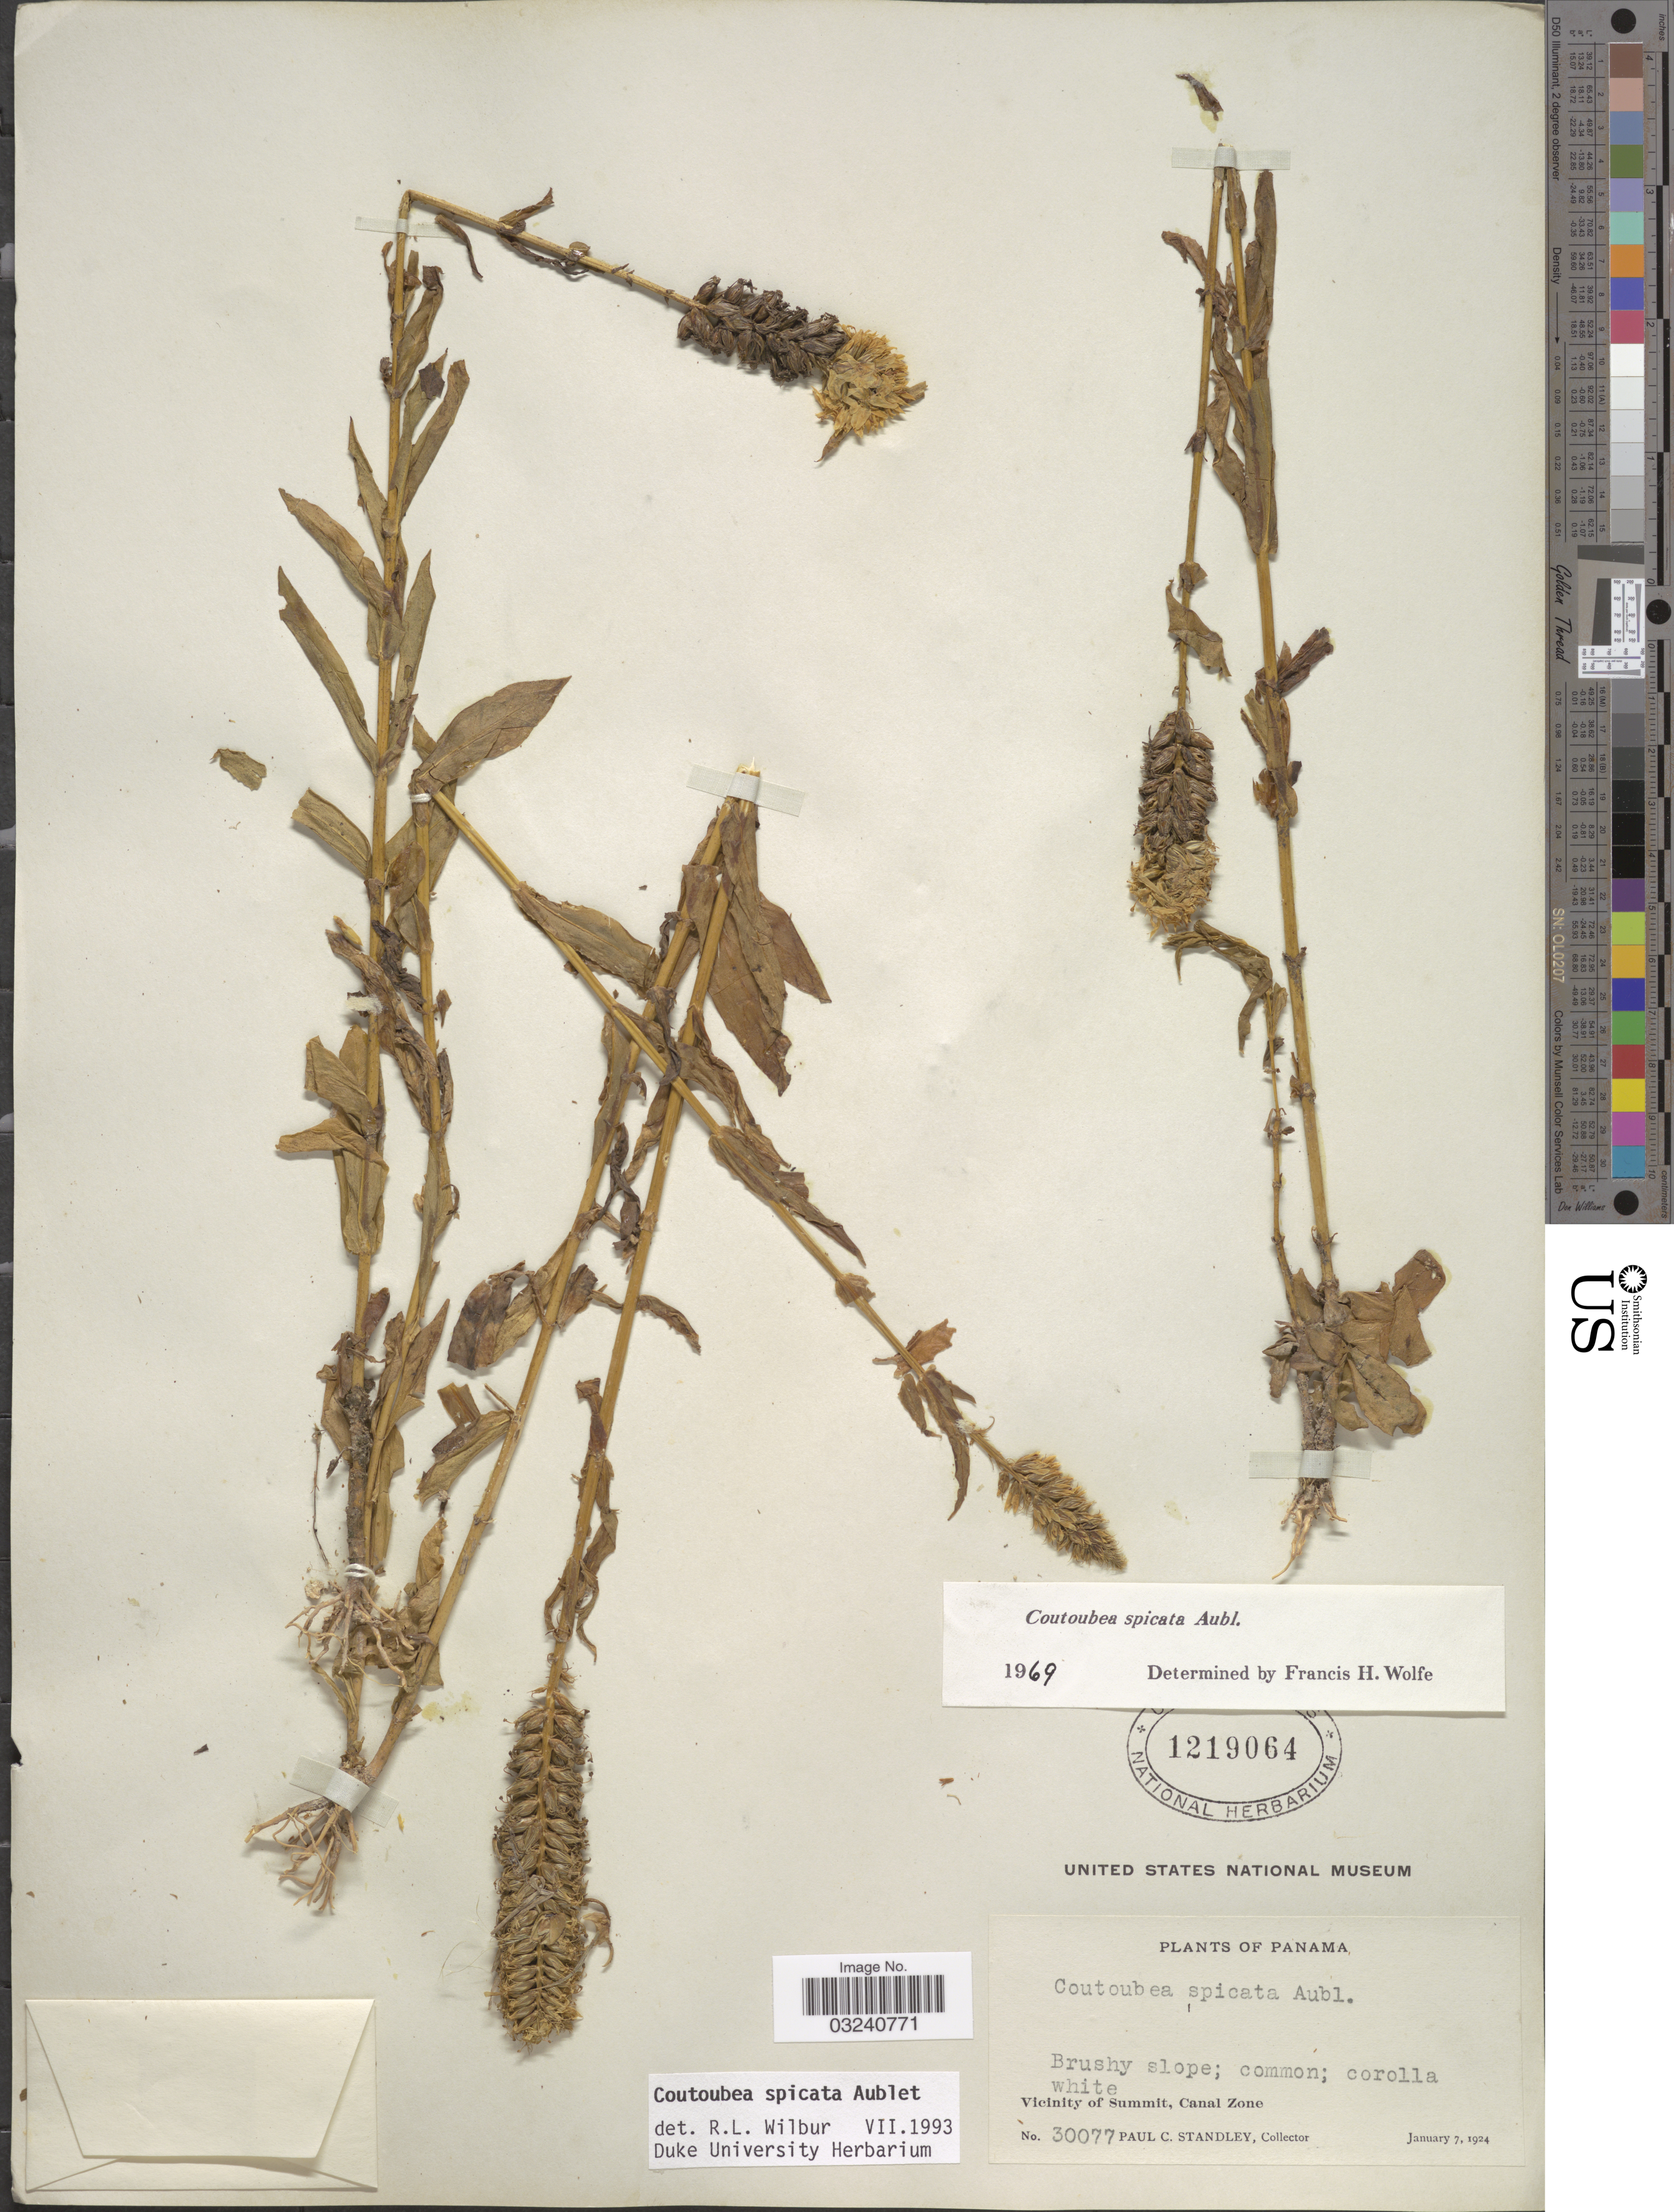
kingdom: Plantae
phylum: Tracheophyta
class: Magnoliopsida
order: Gentianales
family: Gentianaceae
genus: Coutoubea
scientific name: Coutoubea spicata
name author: Aubl.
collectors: P. C. Standley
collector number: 30077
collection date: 1924-01-07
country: Panama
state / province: Colón / Panamá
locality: Vicinity of Summit, Canal Zone.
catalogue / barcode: US 1219064